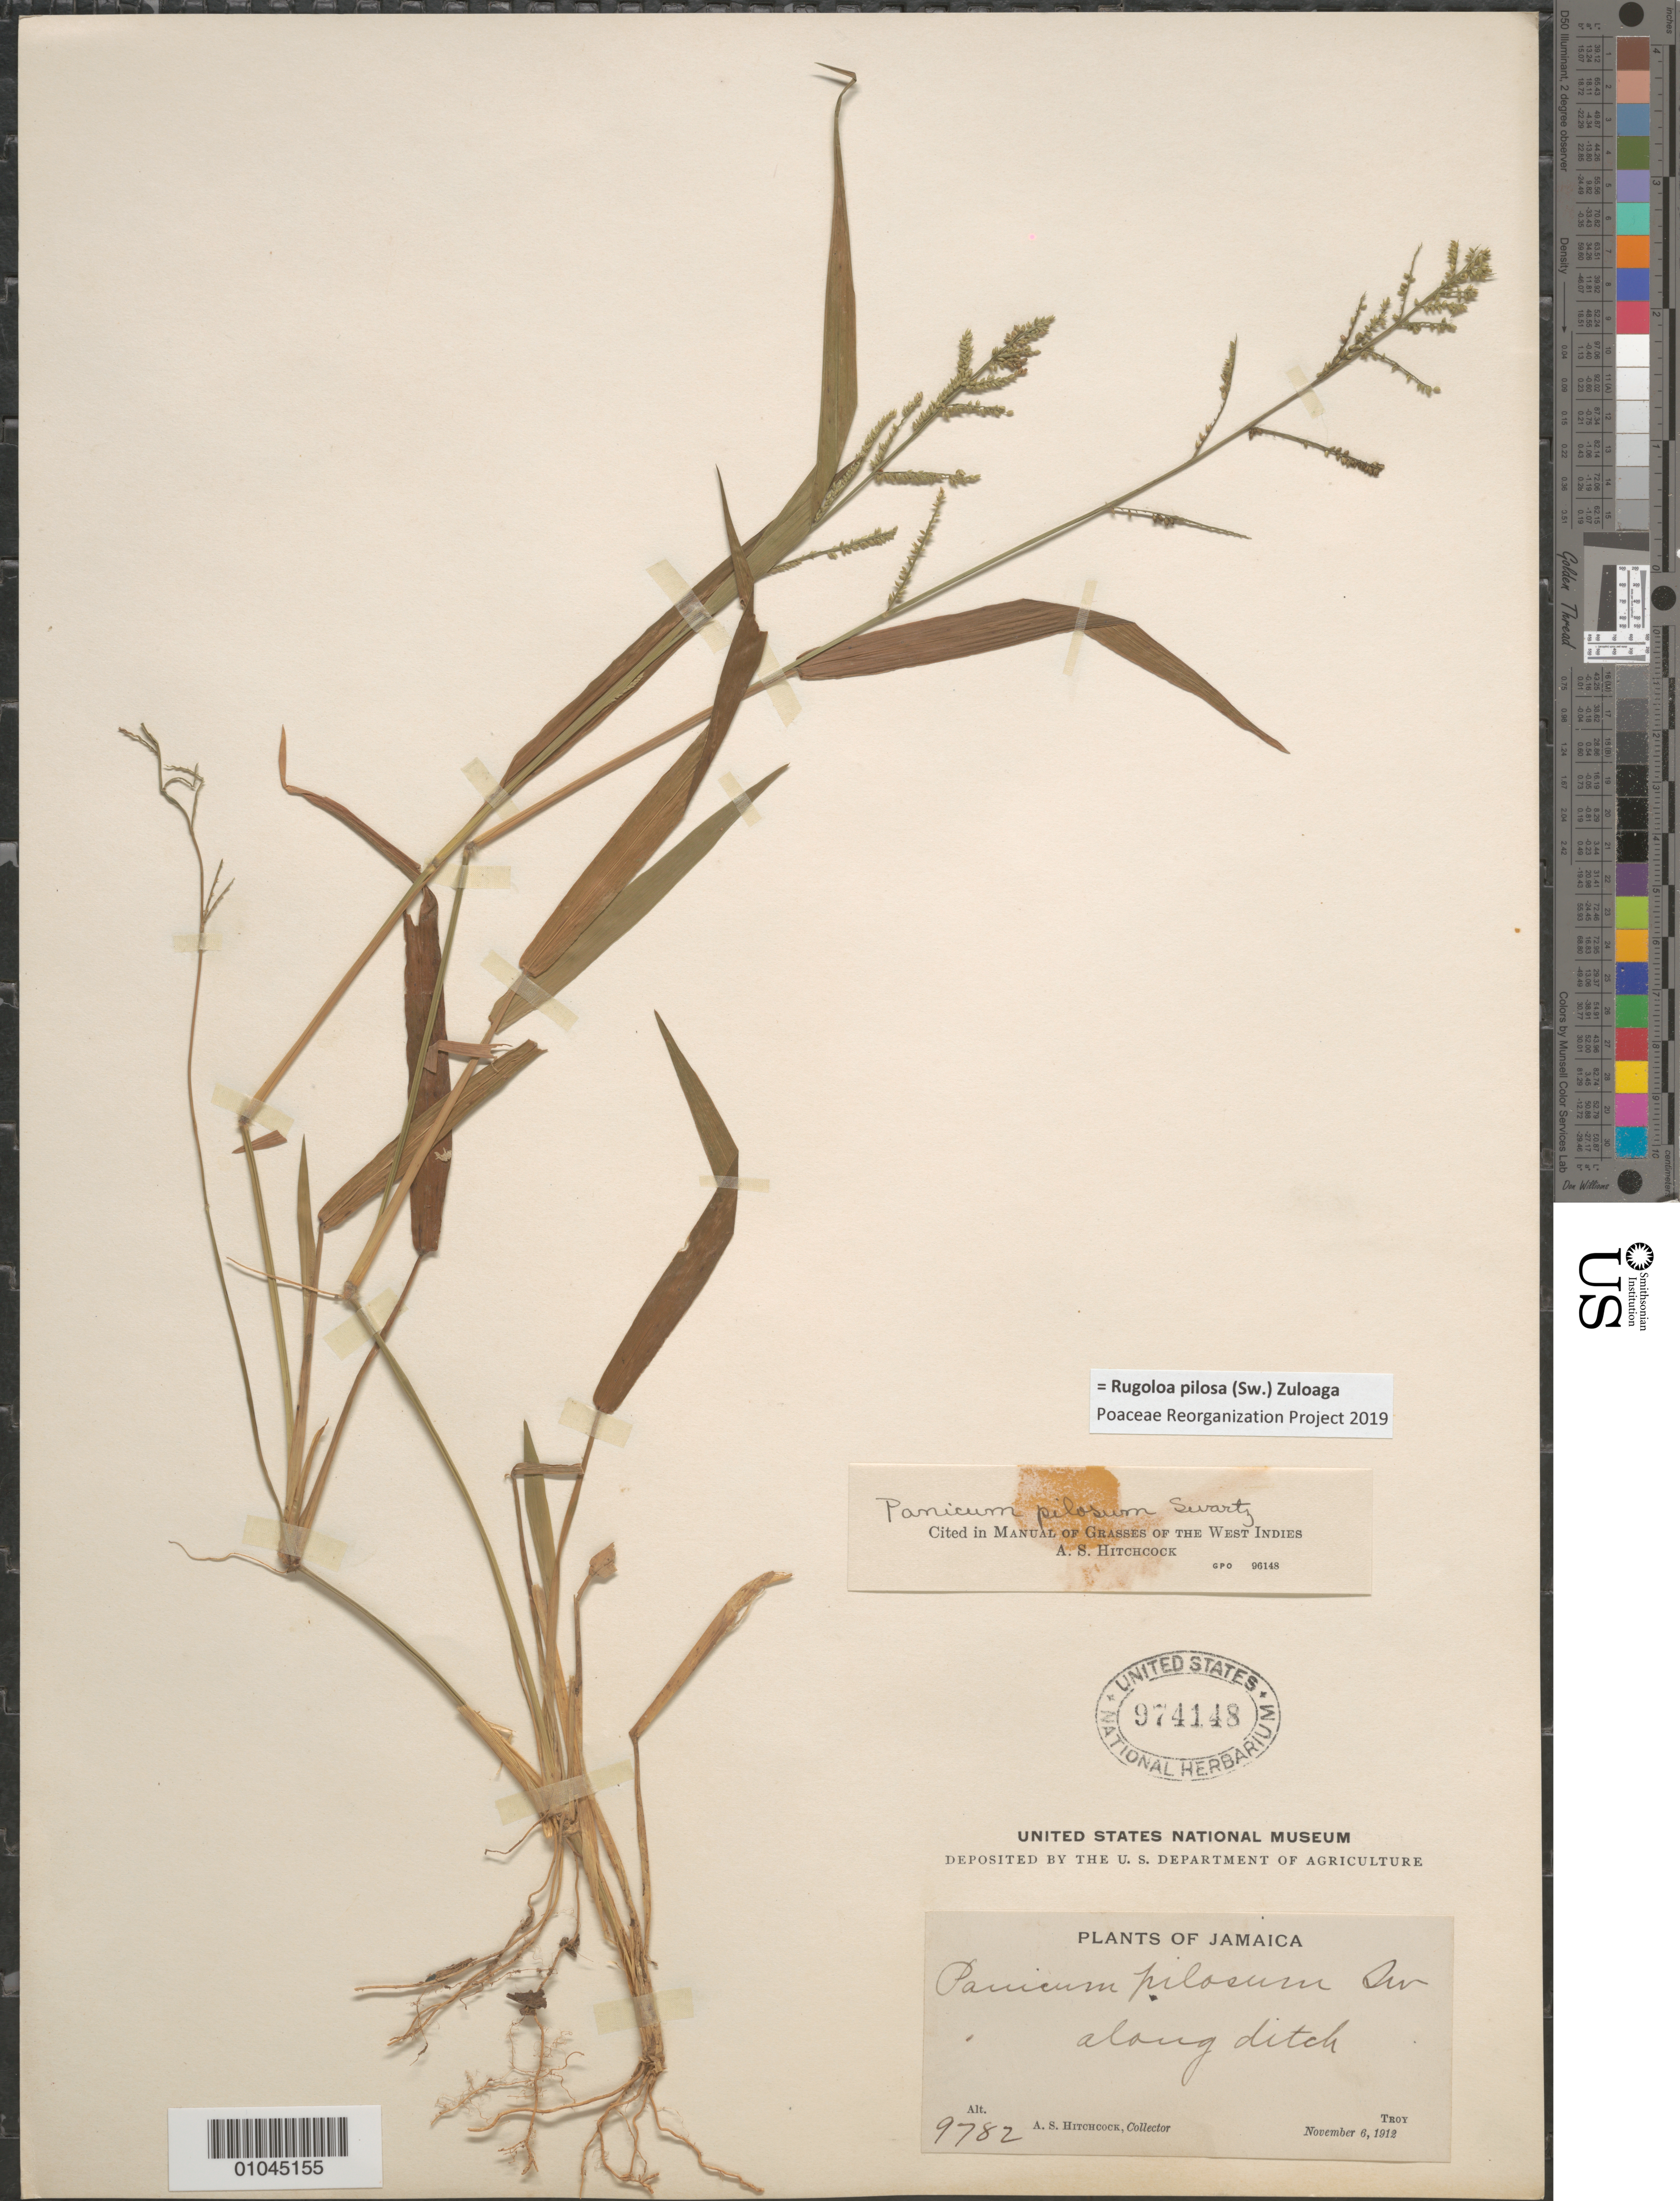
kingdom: Plantae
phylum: Tracheophyta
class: Liliopsida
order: Poales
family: Poaceae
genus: Panicum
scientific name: Panicum pilosum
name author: Sw.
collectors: A. S. Hitchcock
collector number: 9782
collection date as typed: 06 Nov 1912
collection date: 1912-11-06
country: Jamaica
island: Jamaica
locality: Troy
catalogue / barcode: US 974148